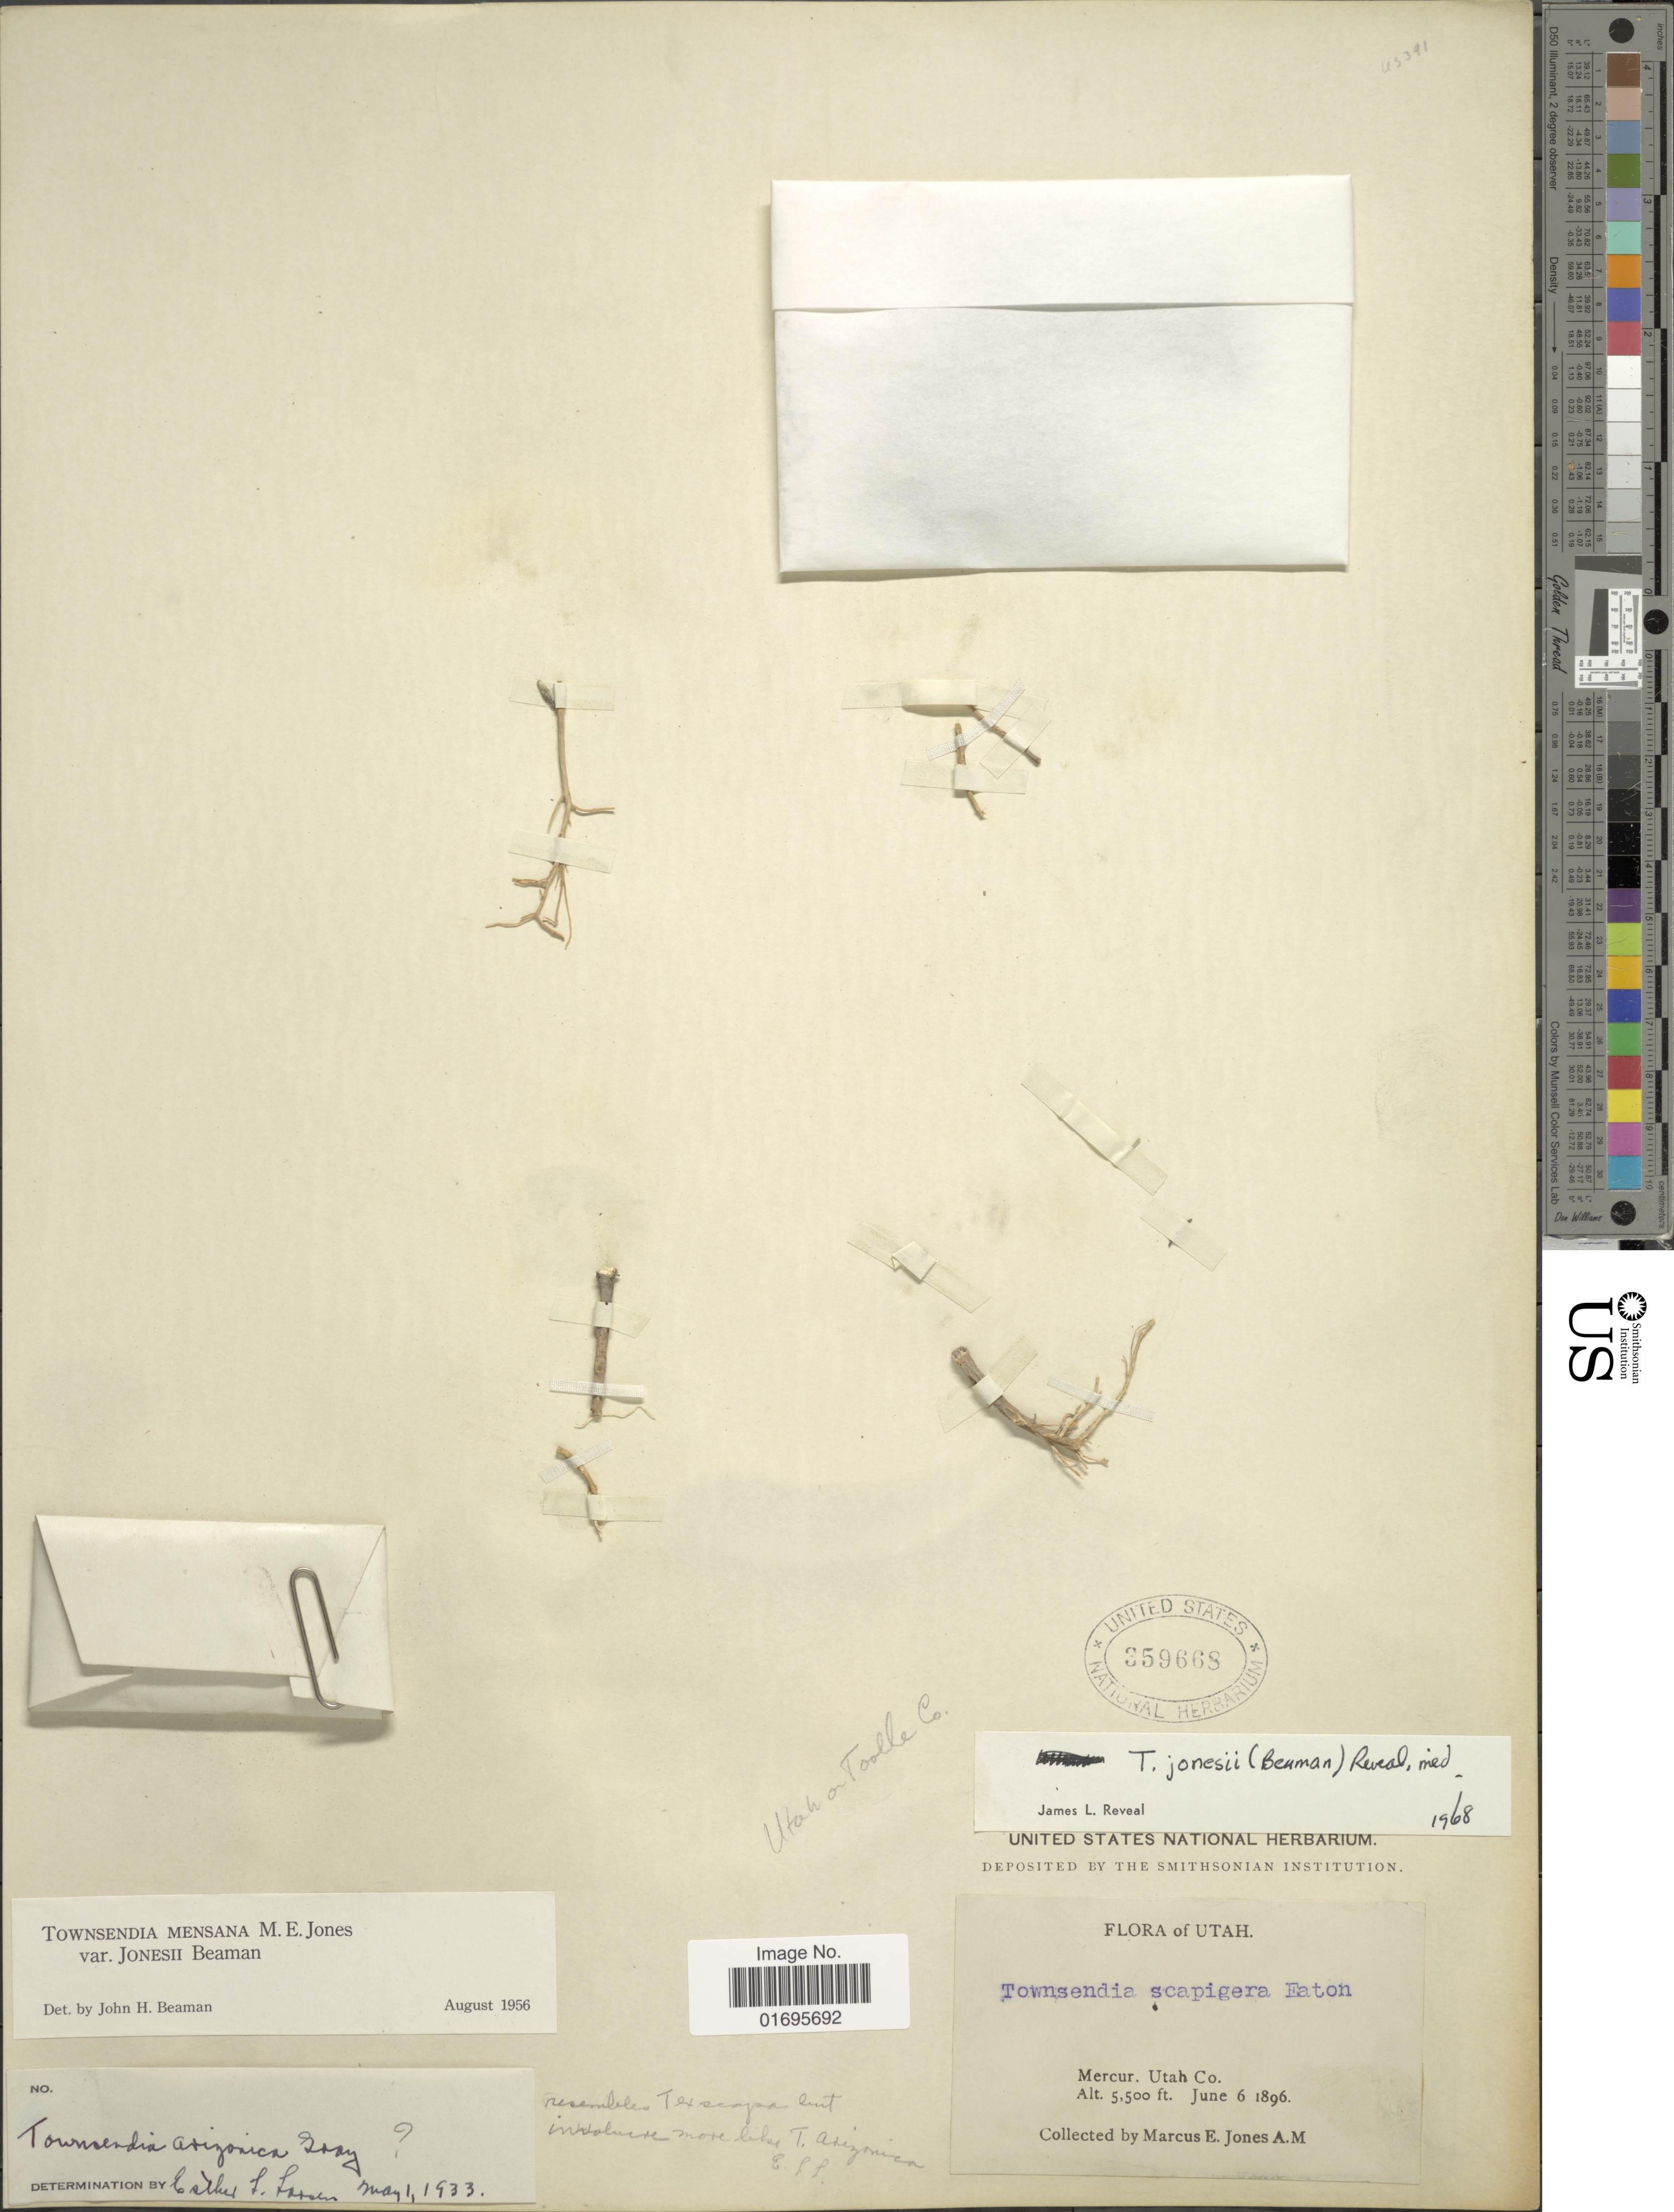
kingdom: Plantae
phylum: Tracheophyta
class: Magnoliopsida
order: Asterales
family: Asteraceae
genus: Townsendia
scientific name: Townsendia mensana var. jonesii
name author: Beaman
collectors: M. E. Jones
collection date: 1896-06-06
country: United States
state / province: Utah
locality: Mercus, Utah Co.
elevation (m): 1676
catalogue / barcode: US 359668